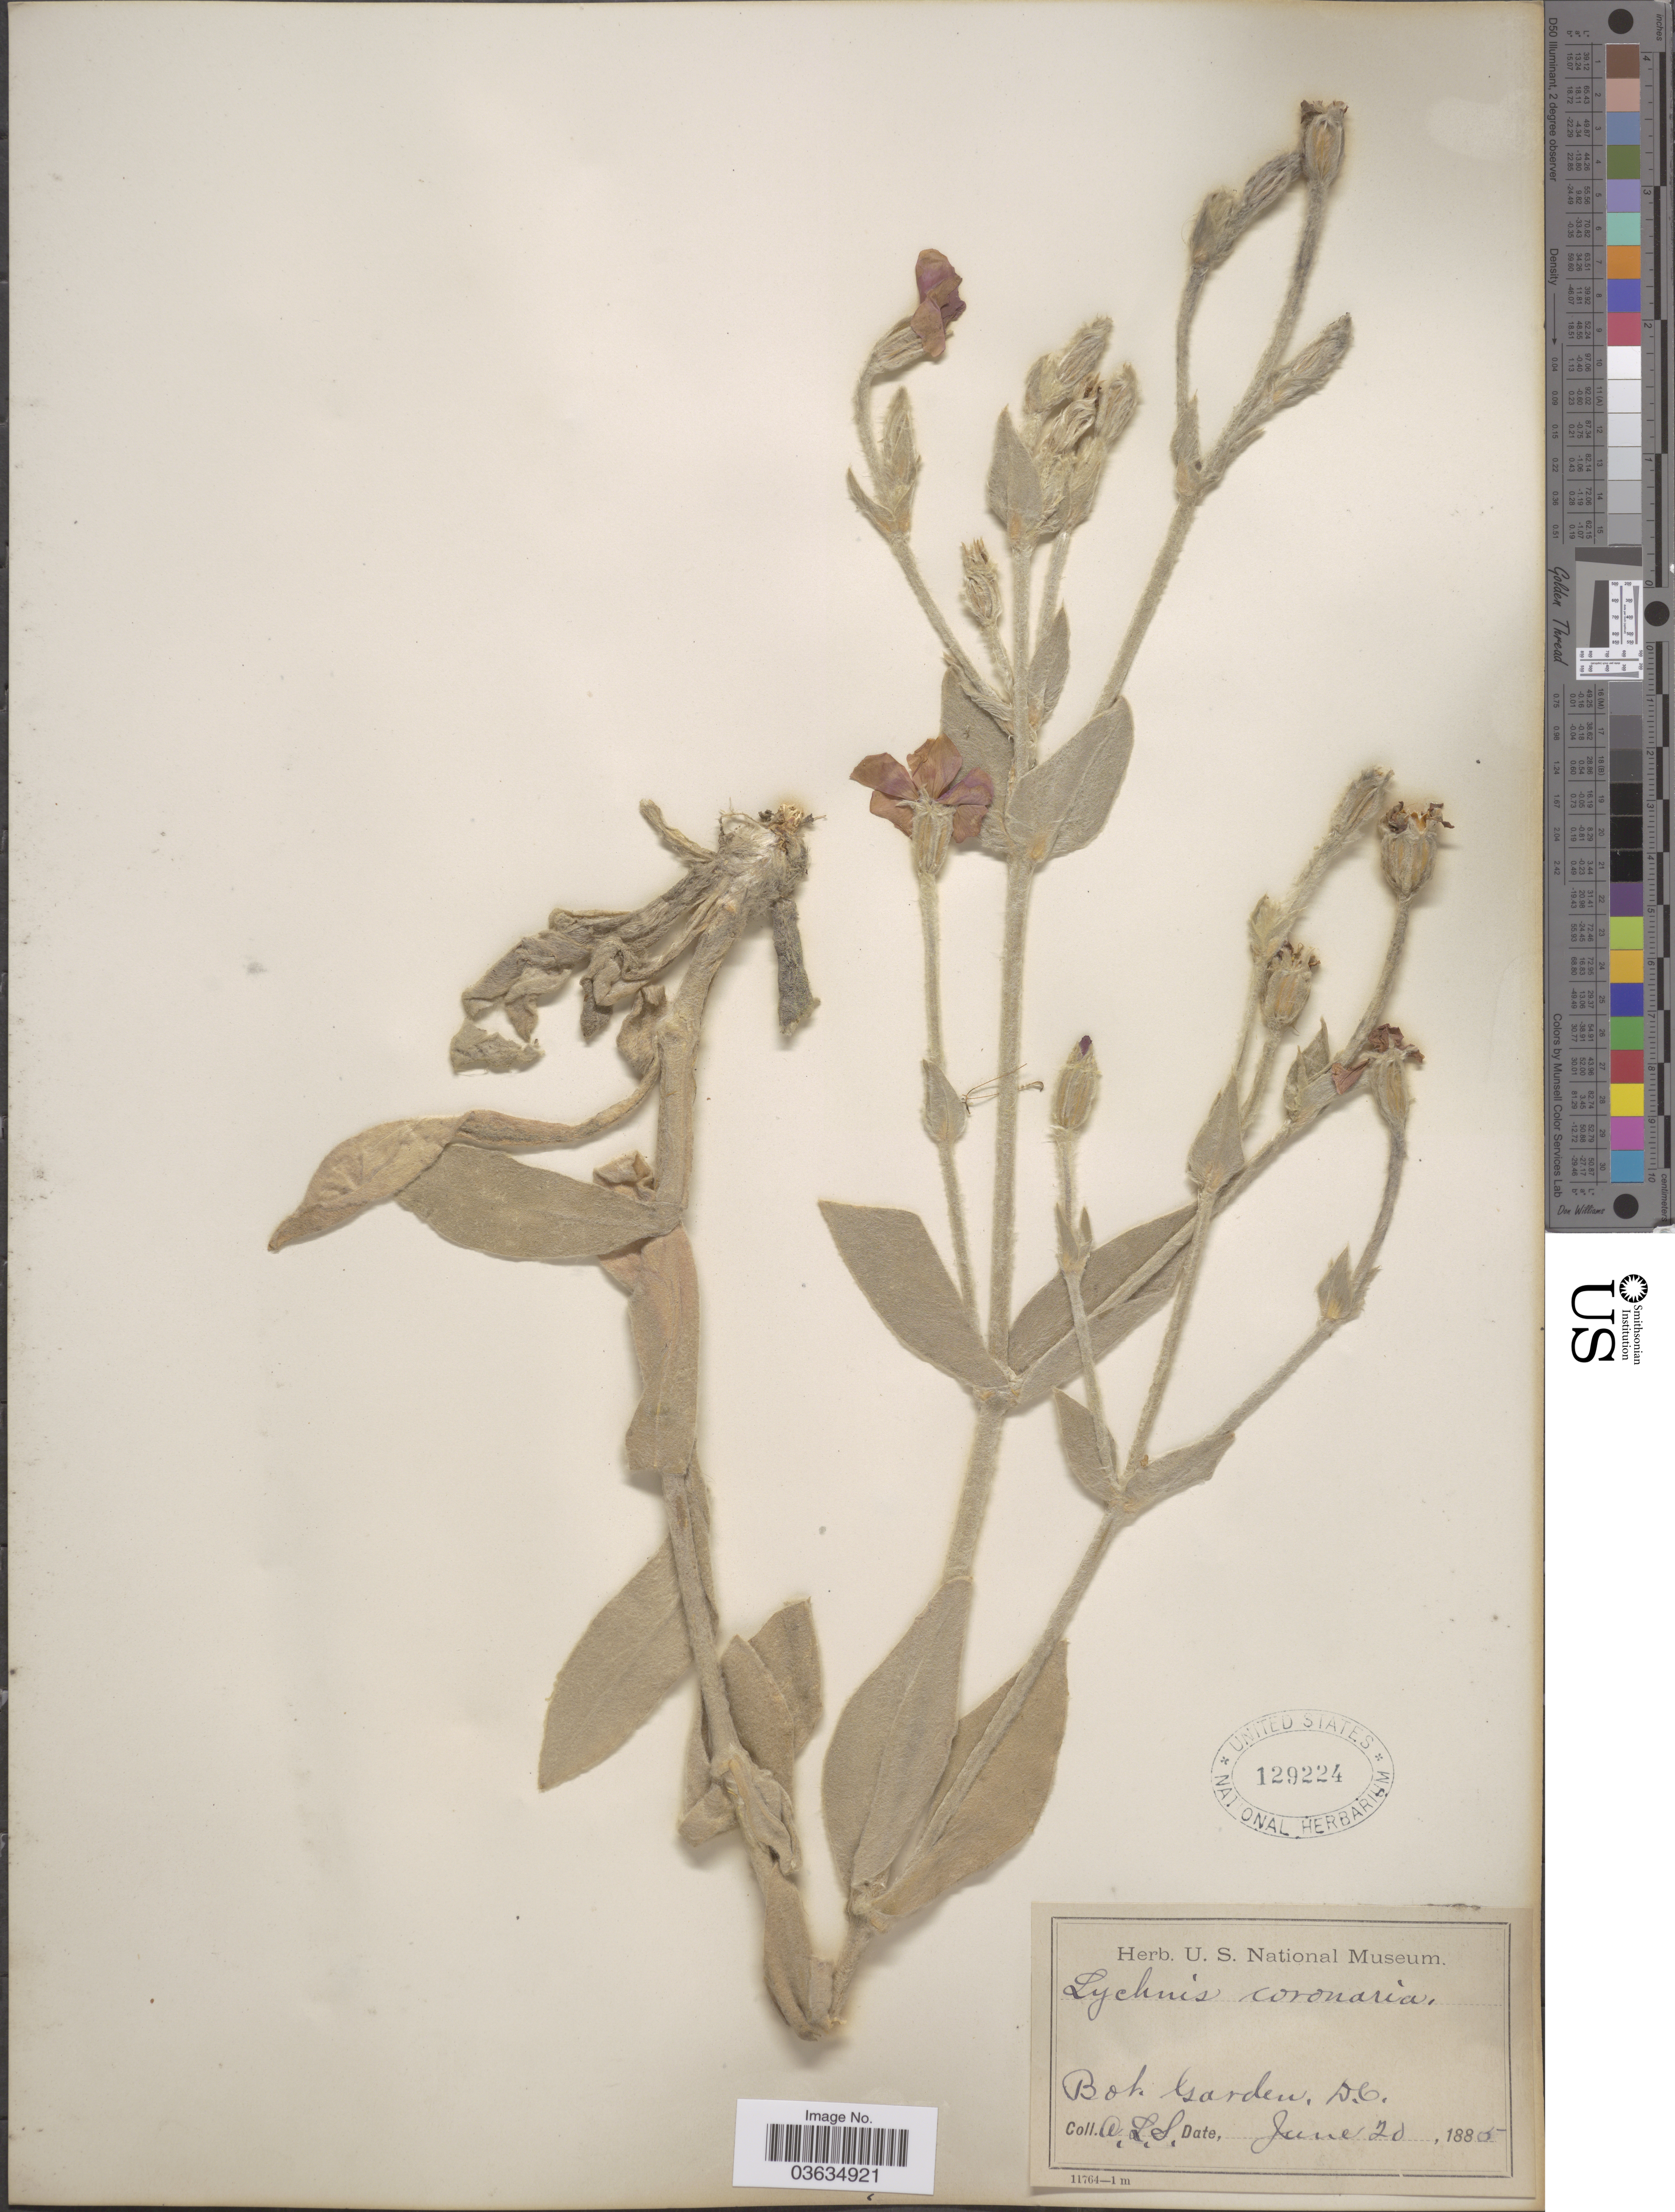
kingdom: Plantae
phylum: Tracheophyta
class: Magnoliopsida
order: Caryophyllales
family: Caryophyllaceae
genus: Silene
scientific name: Silene coronaria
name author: (L.) Clairv.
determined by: Strong, Mark T., (BOT), Smithsonian Institution - National Museum of Natural History (UNITED STATES)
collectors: A. L. S.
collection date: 1885-06-20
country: United States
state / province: District of Columbia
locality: Bot. Garden. D.C.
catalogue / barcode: US 129224